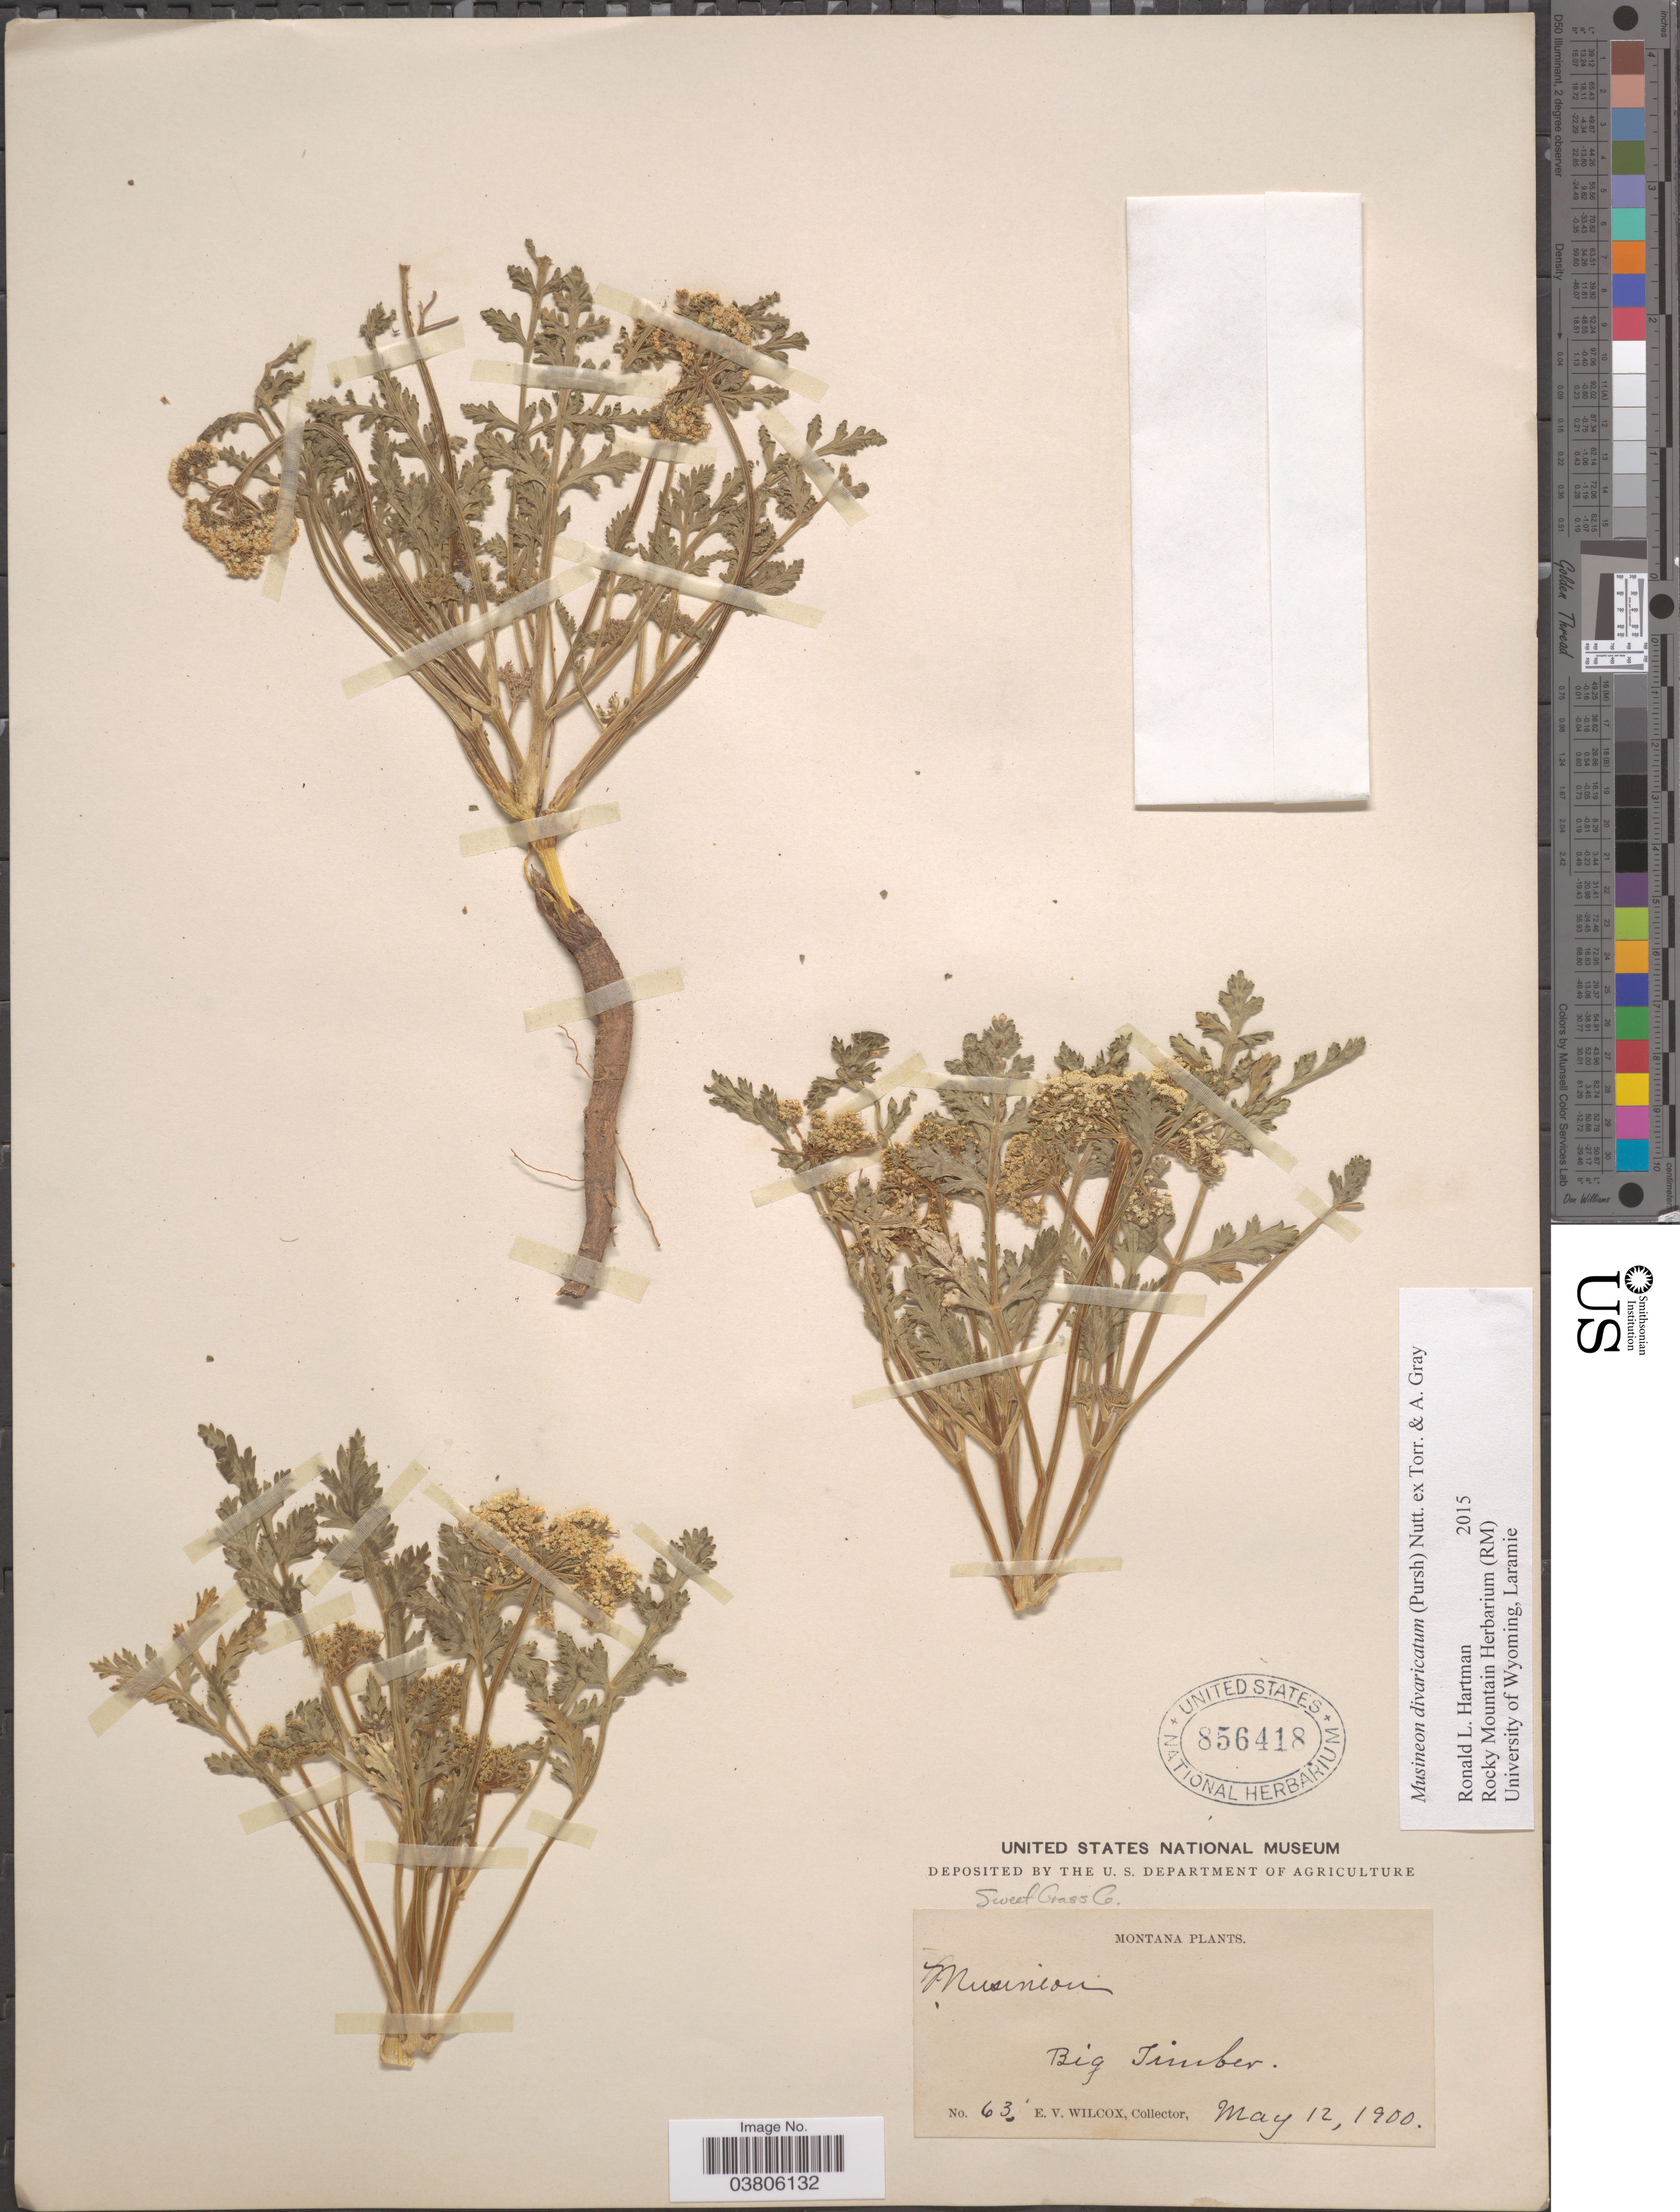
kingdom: Plantae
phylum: Tracheophyta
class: Magnoliopsida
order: Apiales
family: Apiaceae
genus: Musineon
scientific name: Musineon divaricatum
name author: (Pursh) Nutt.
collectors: E. V. Wilcox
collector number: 63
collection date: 1900-05-12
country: United States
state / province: Montana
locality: Big Timber. Sweet Grass Co.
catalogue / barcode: US 856418